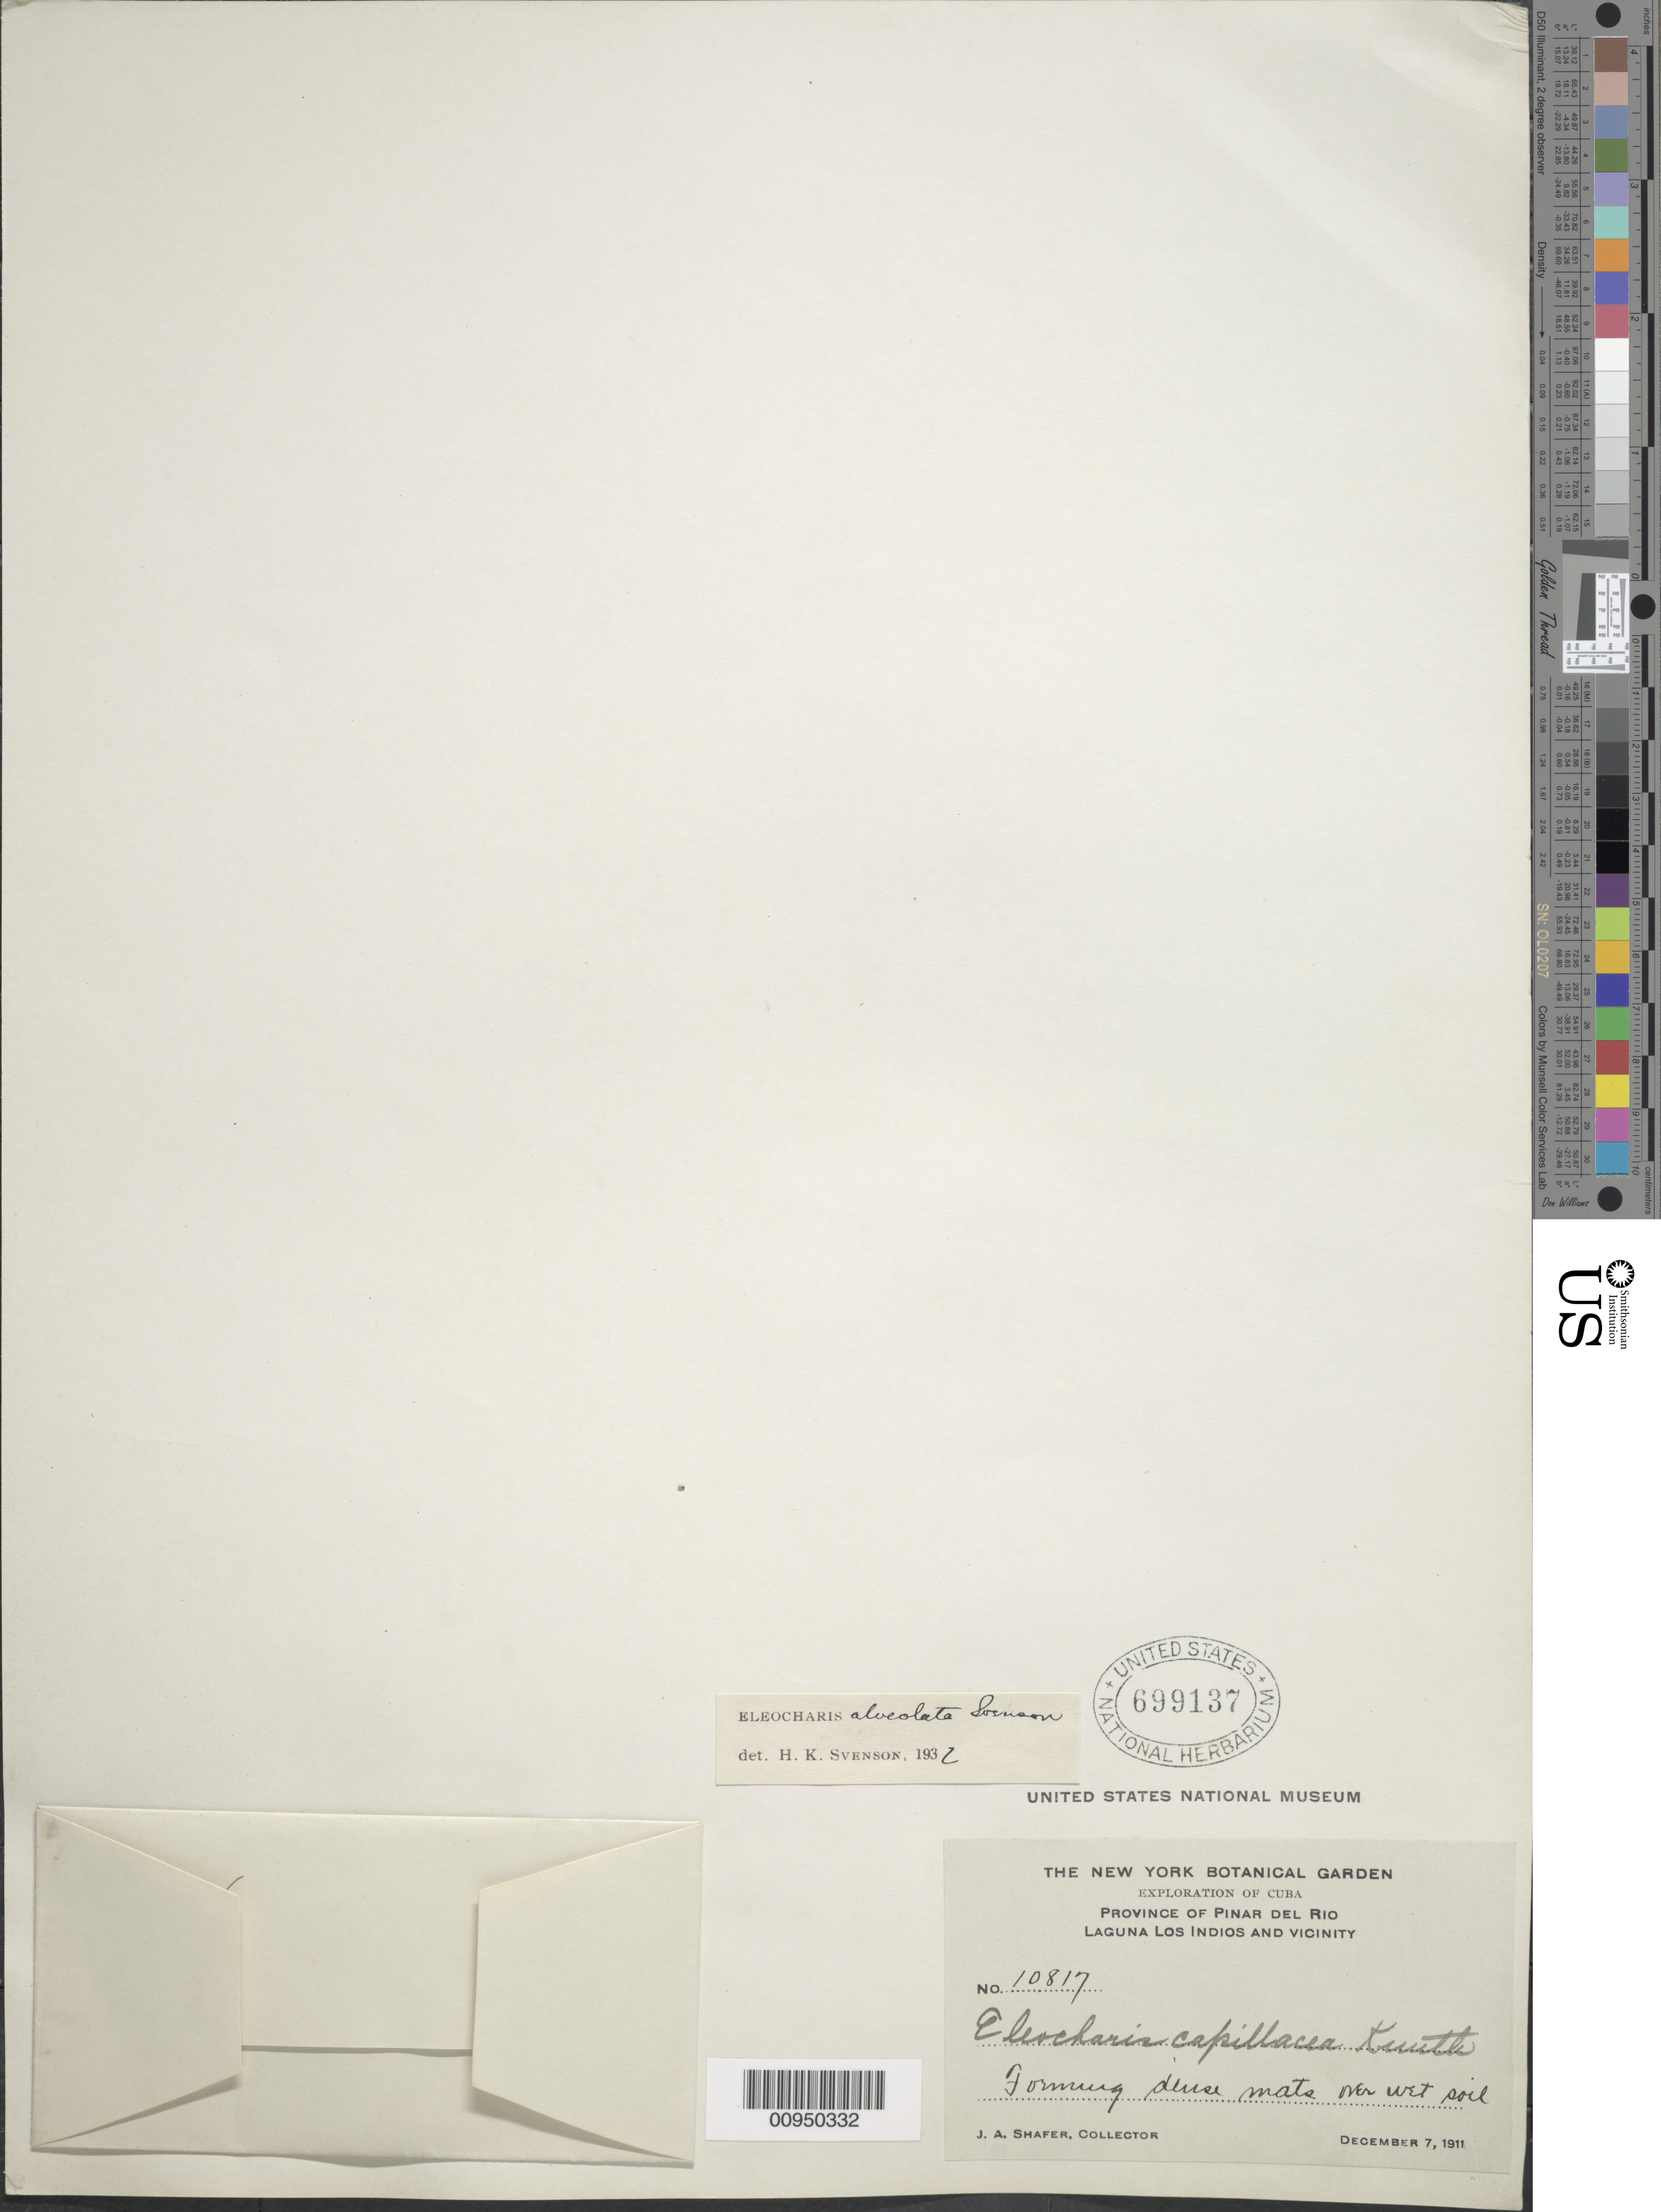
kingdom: Plantae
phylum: Tracheophyta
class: Liliopsida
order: Poales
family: Cyperaceae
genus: Eleocharis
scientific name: Eleocharis alveolata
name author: Svenson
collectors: J. A. Shafer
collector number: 10817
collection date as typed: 07 Dec 1911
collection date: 1911-12-07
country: Cuba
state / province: Pinar del Rio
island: Cuba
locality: Laguna Los Indios and vicinity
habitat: Over wet soil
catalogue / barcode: US 699137